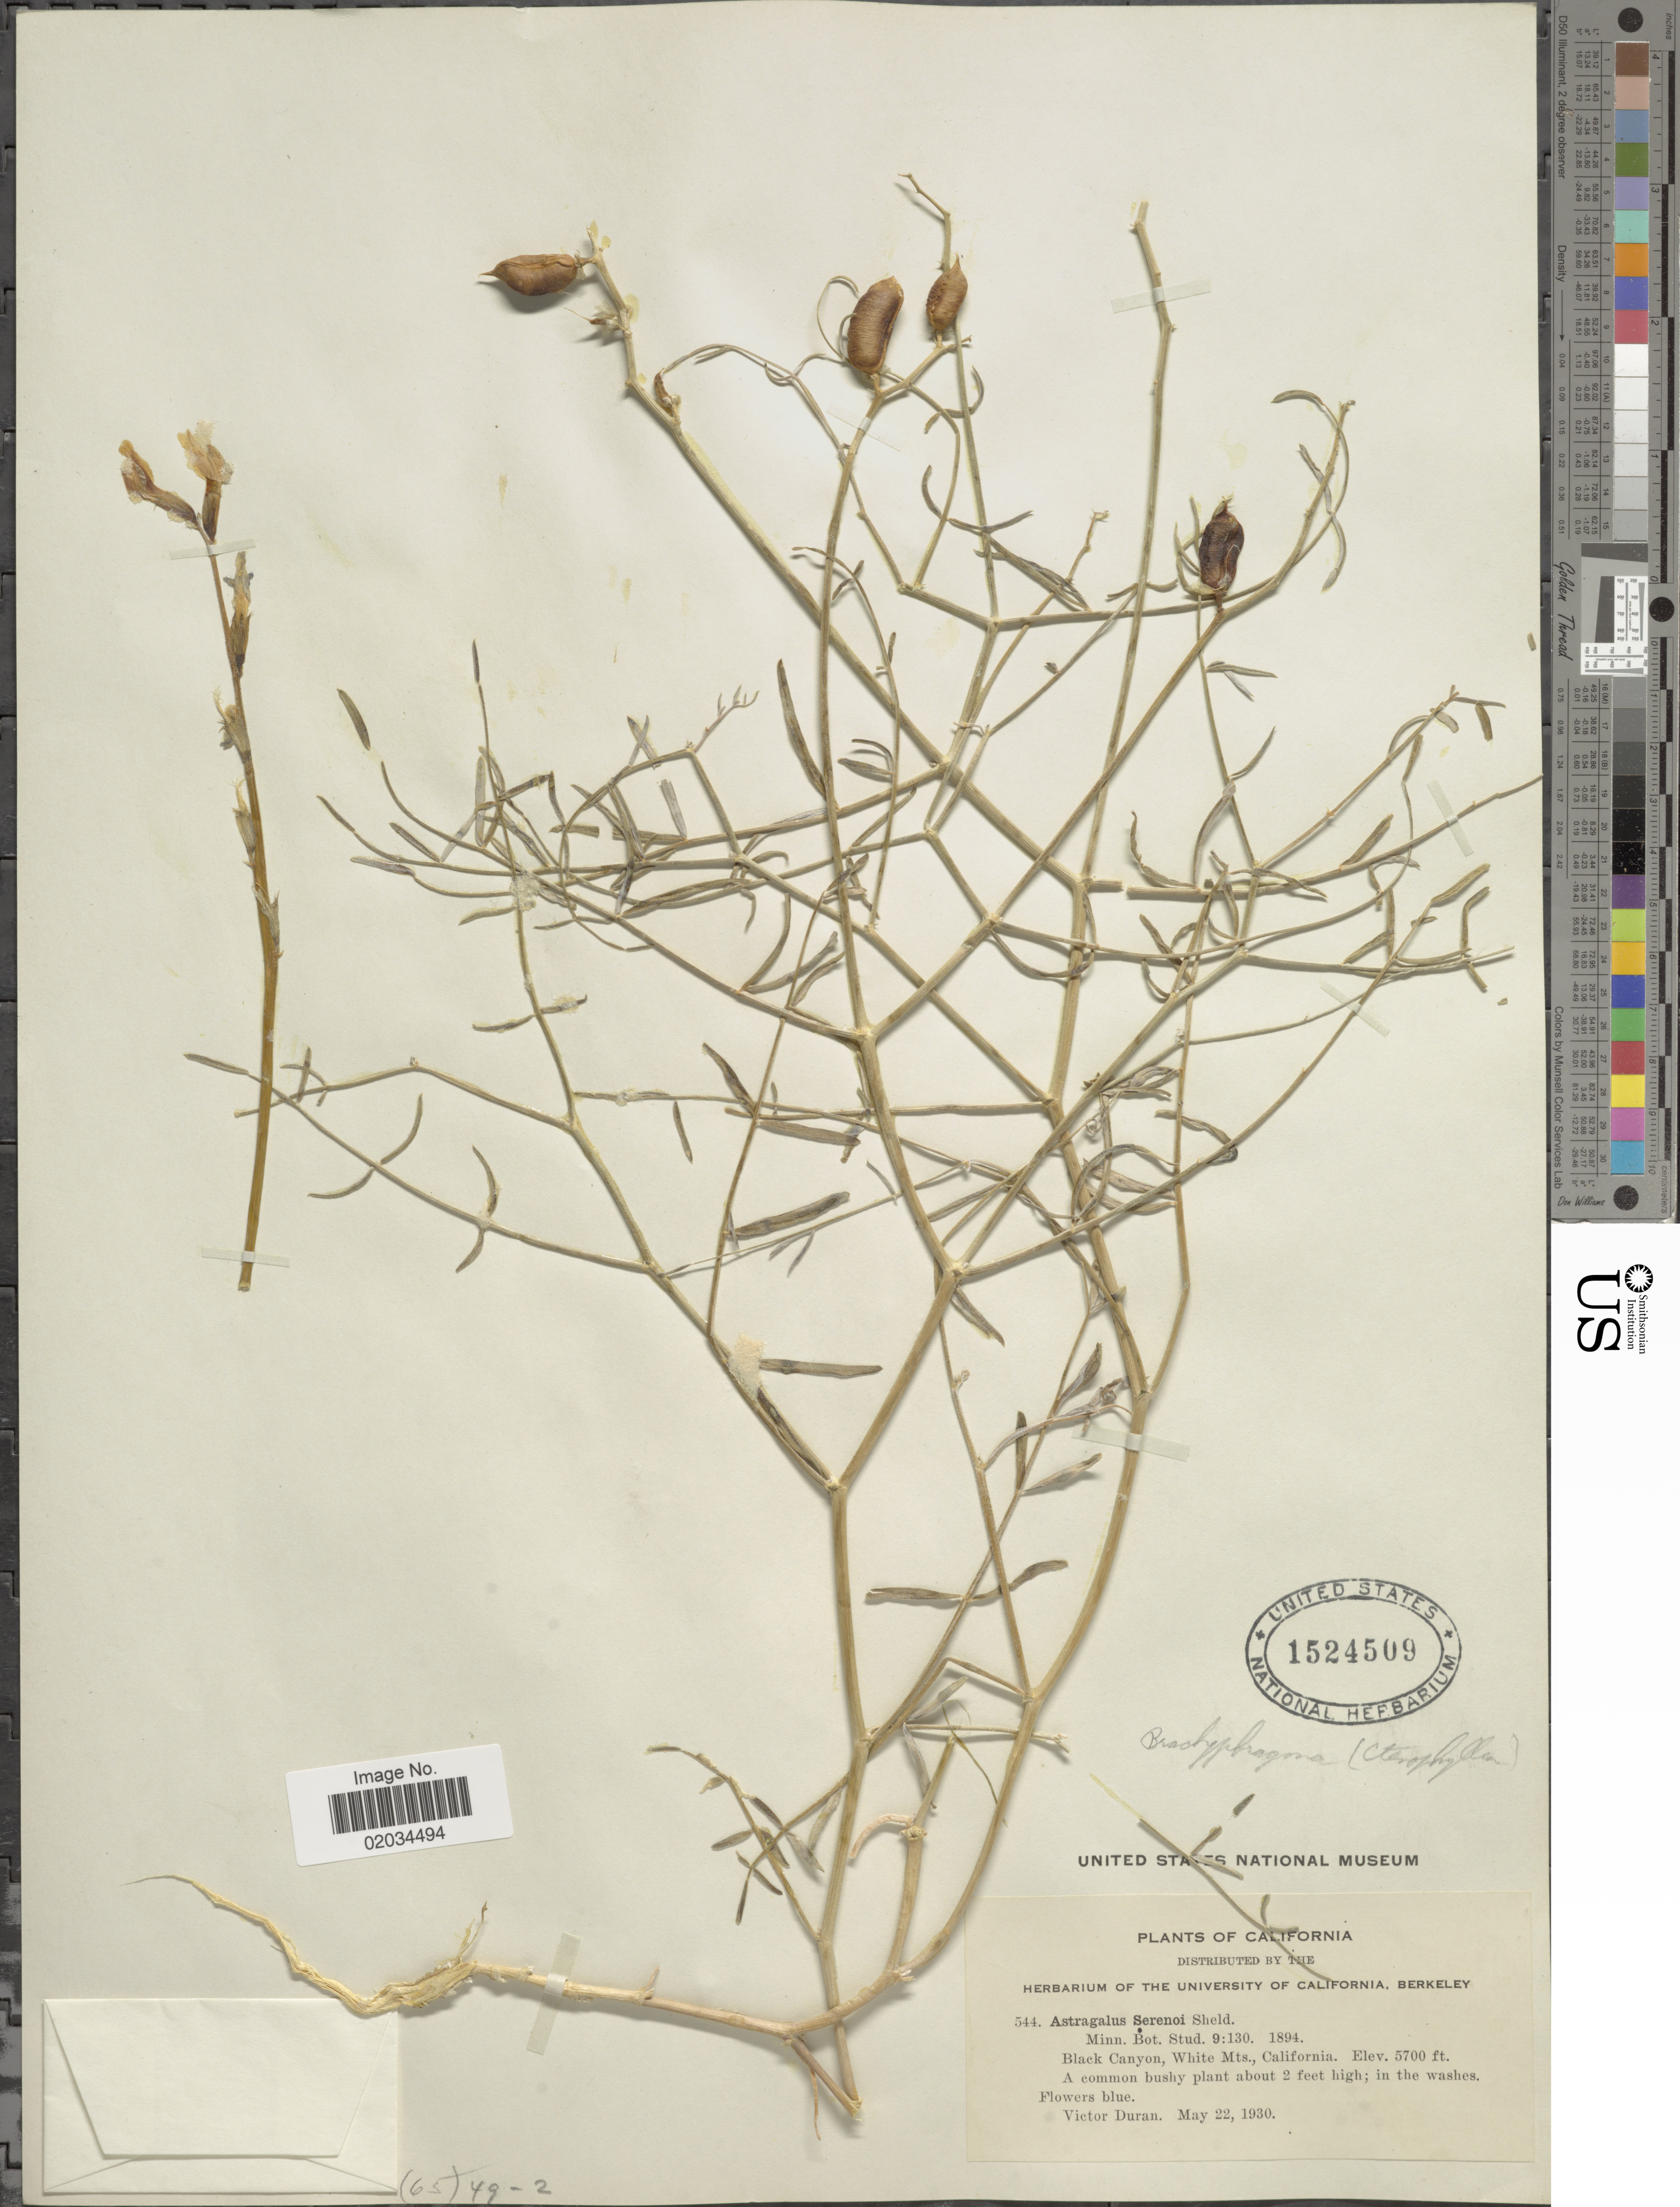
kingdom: Plantae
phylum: Tracheophyta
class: Magnoliopsida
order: Fabales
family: Fabaceae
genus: Astragalus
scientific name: Astragalus serenoi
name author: (Kuntze) E. Sheld.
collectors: V. Duran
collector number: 544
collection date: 1930-05-22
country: United States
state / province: California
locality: Black Canyon, White Mts.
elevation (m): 1737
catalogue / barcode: US 1524509